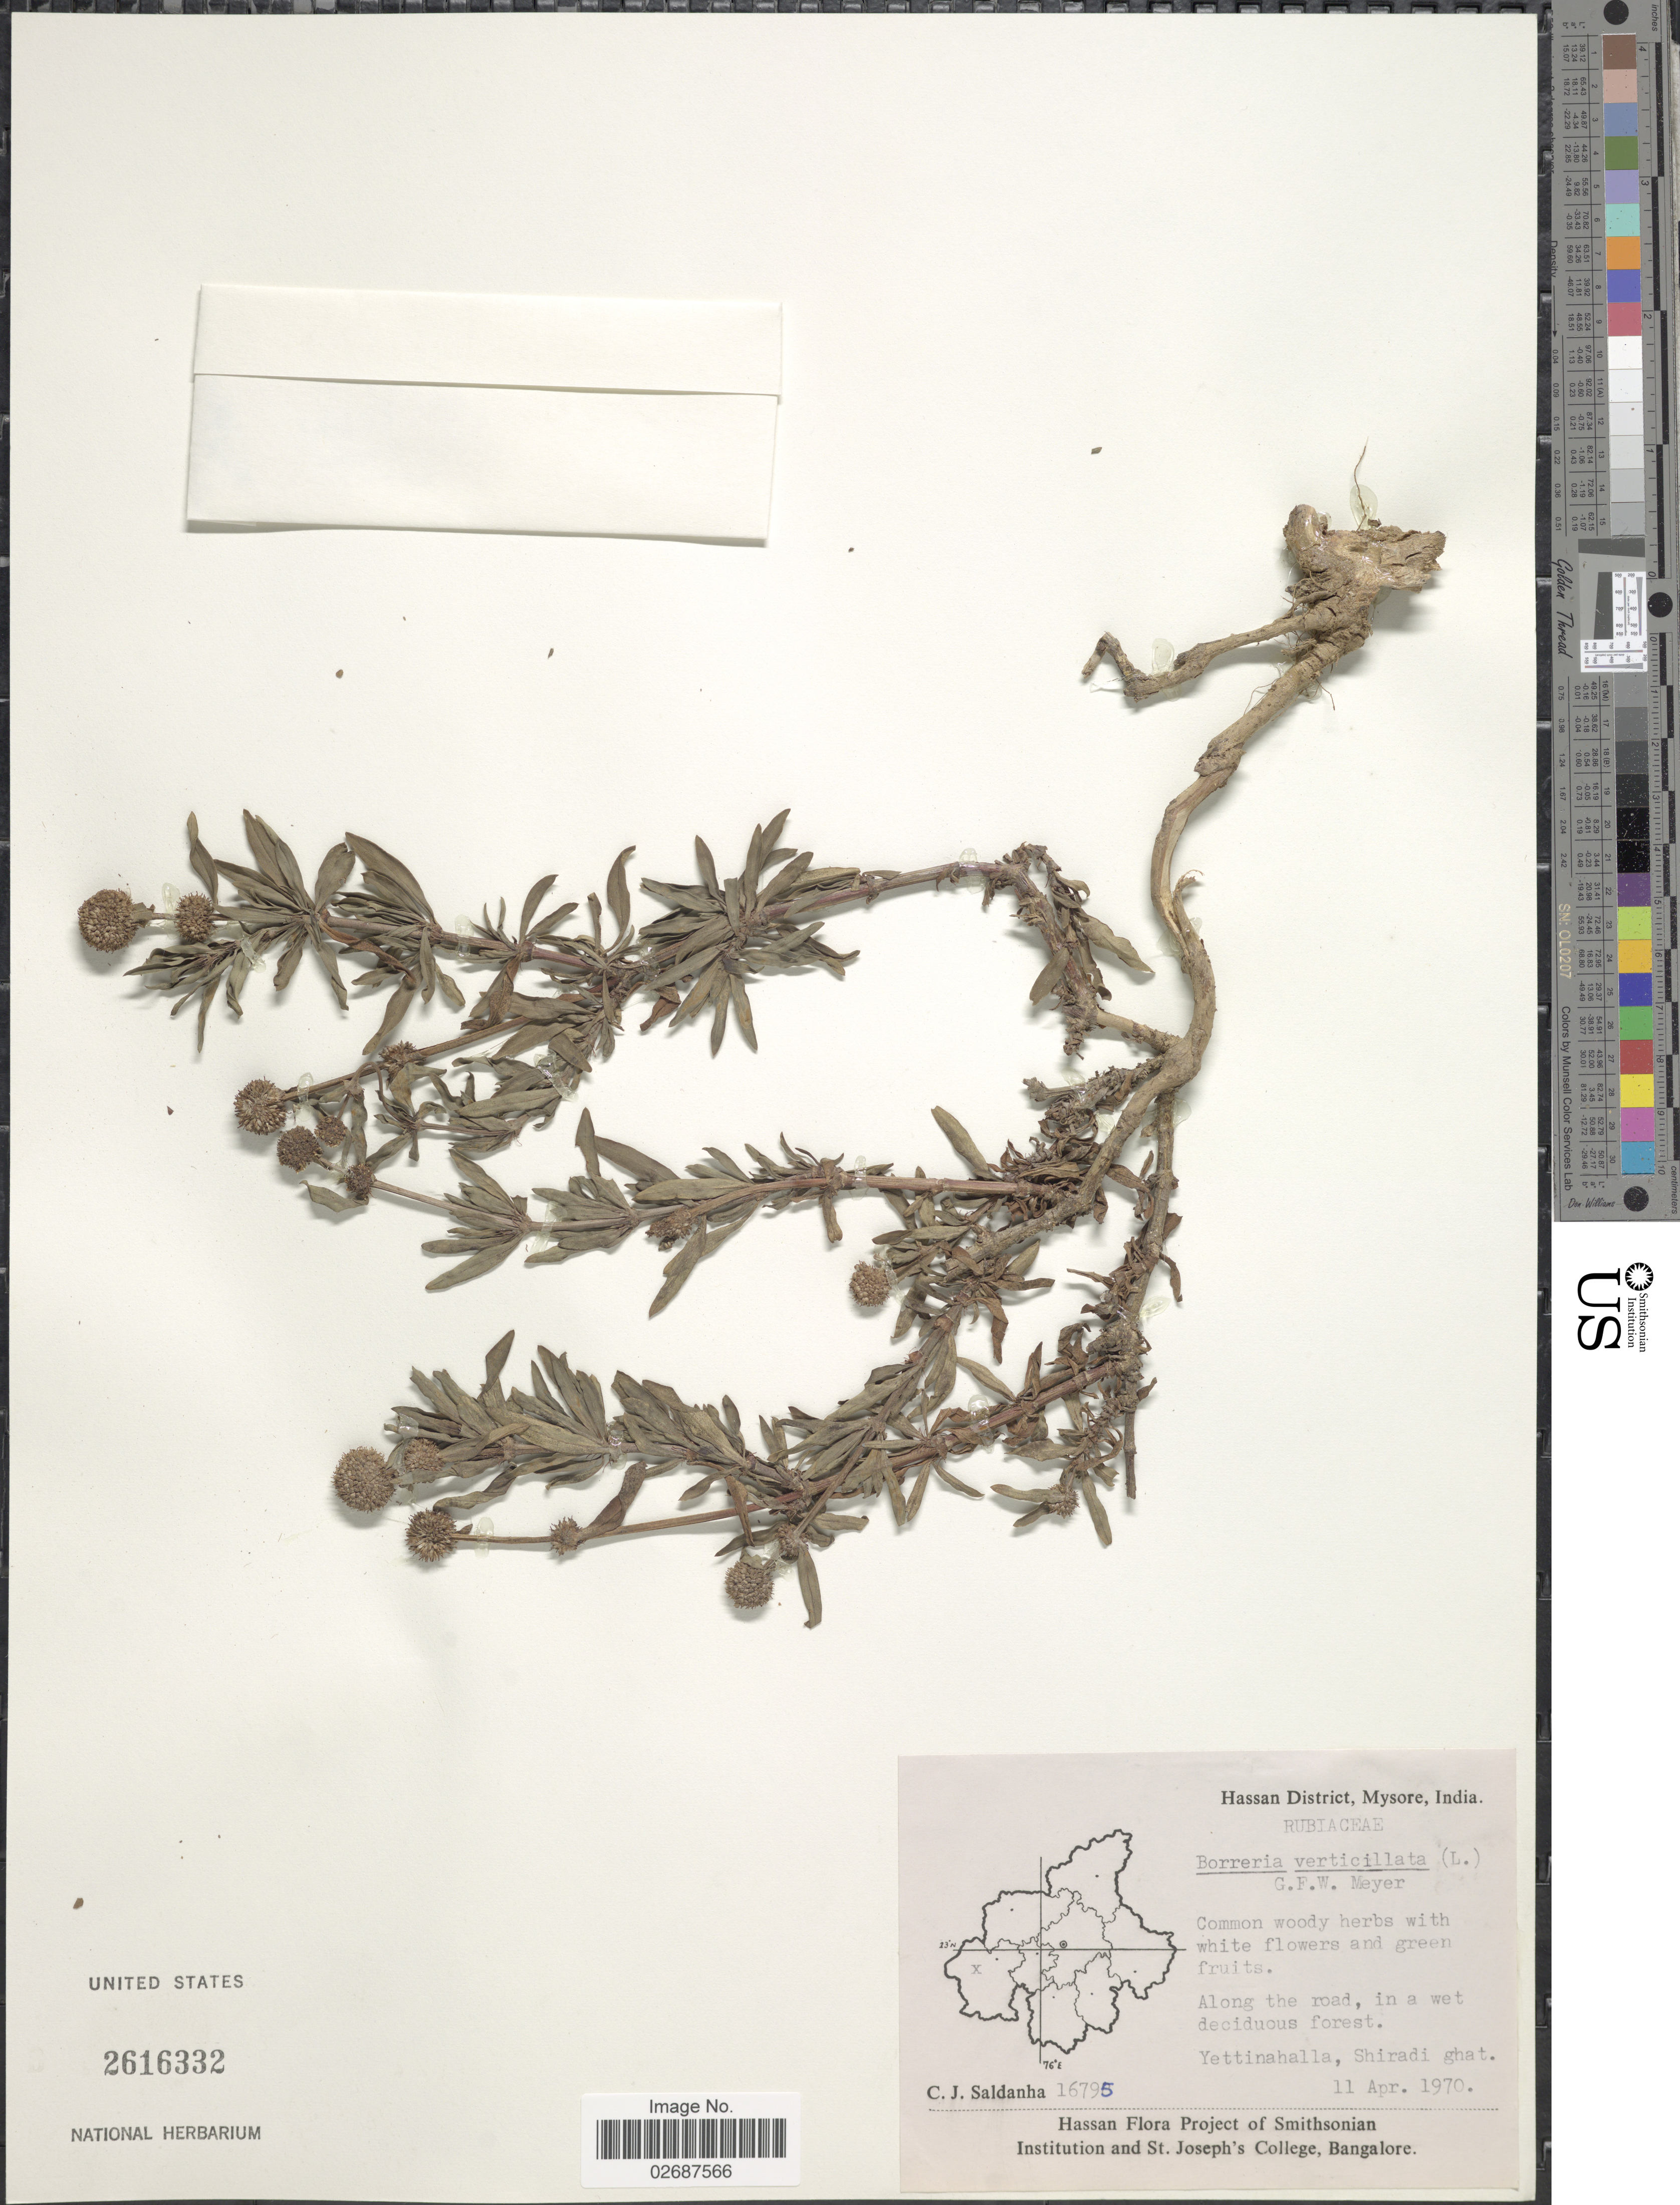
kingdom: Plantae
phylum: Tracheophyta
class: Magnoliopsida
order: Gentianales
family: Rubiaceae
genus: Borreria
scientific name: Borreria verticillata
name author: (L.) G. Mey.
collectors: C. J. Saldanha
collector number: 16795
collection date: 1970-04-11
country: India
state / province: Karnataka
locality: Hassan District, Mysore, along the road, Yettinahalla, Shiradi ghat.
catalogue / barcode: US 2616332